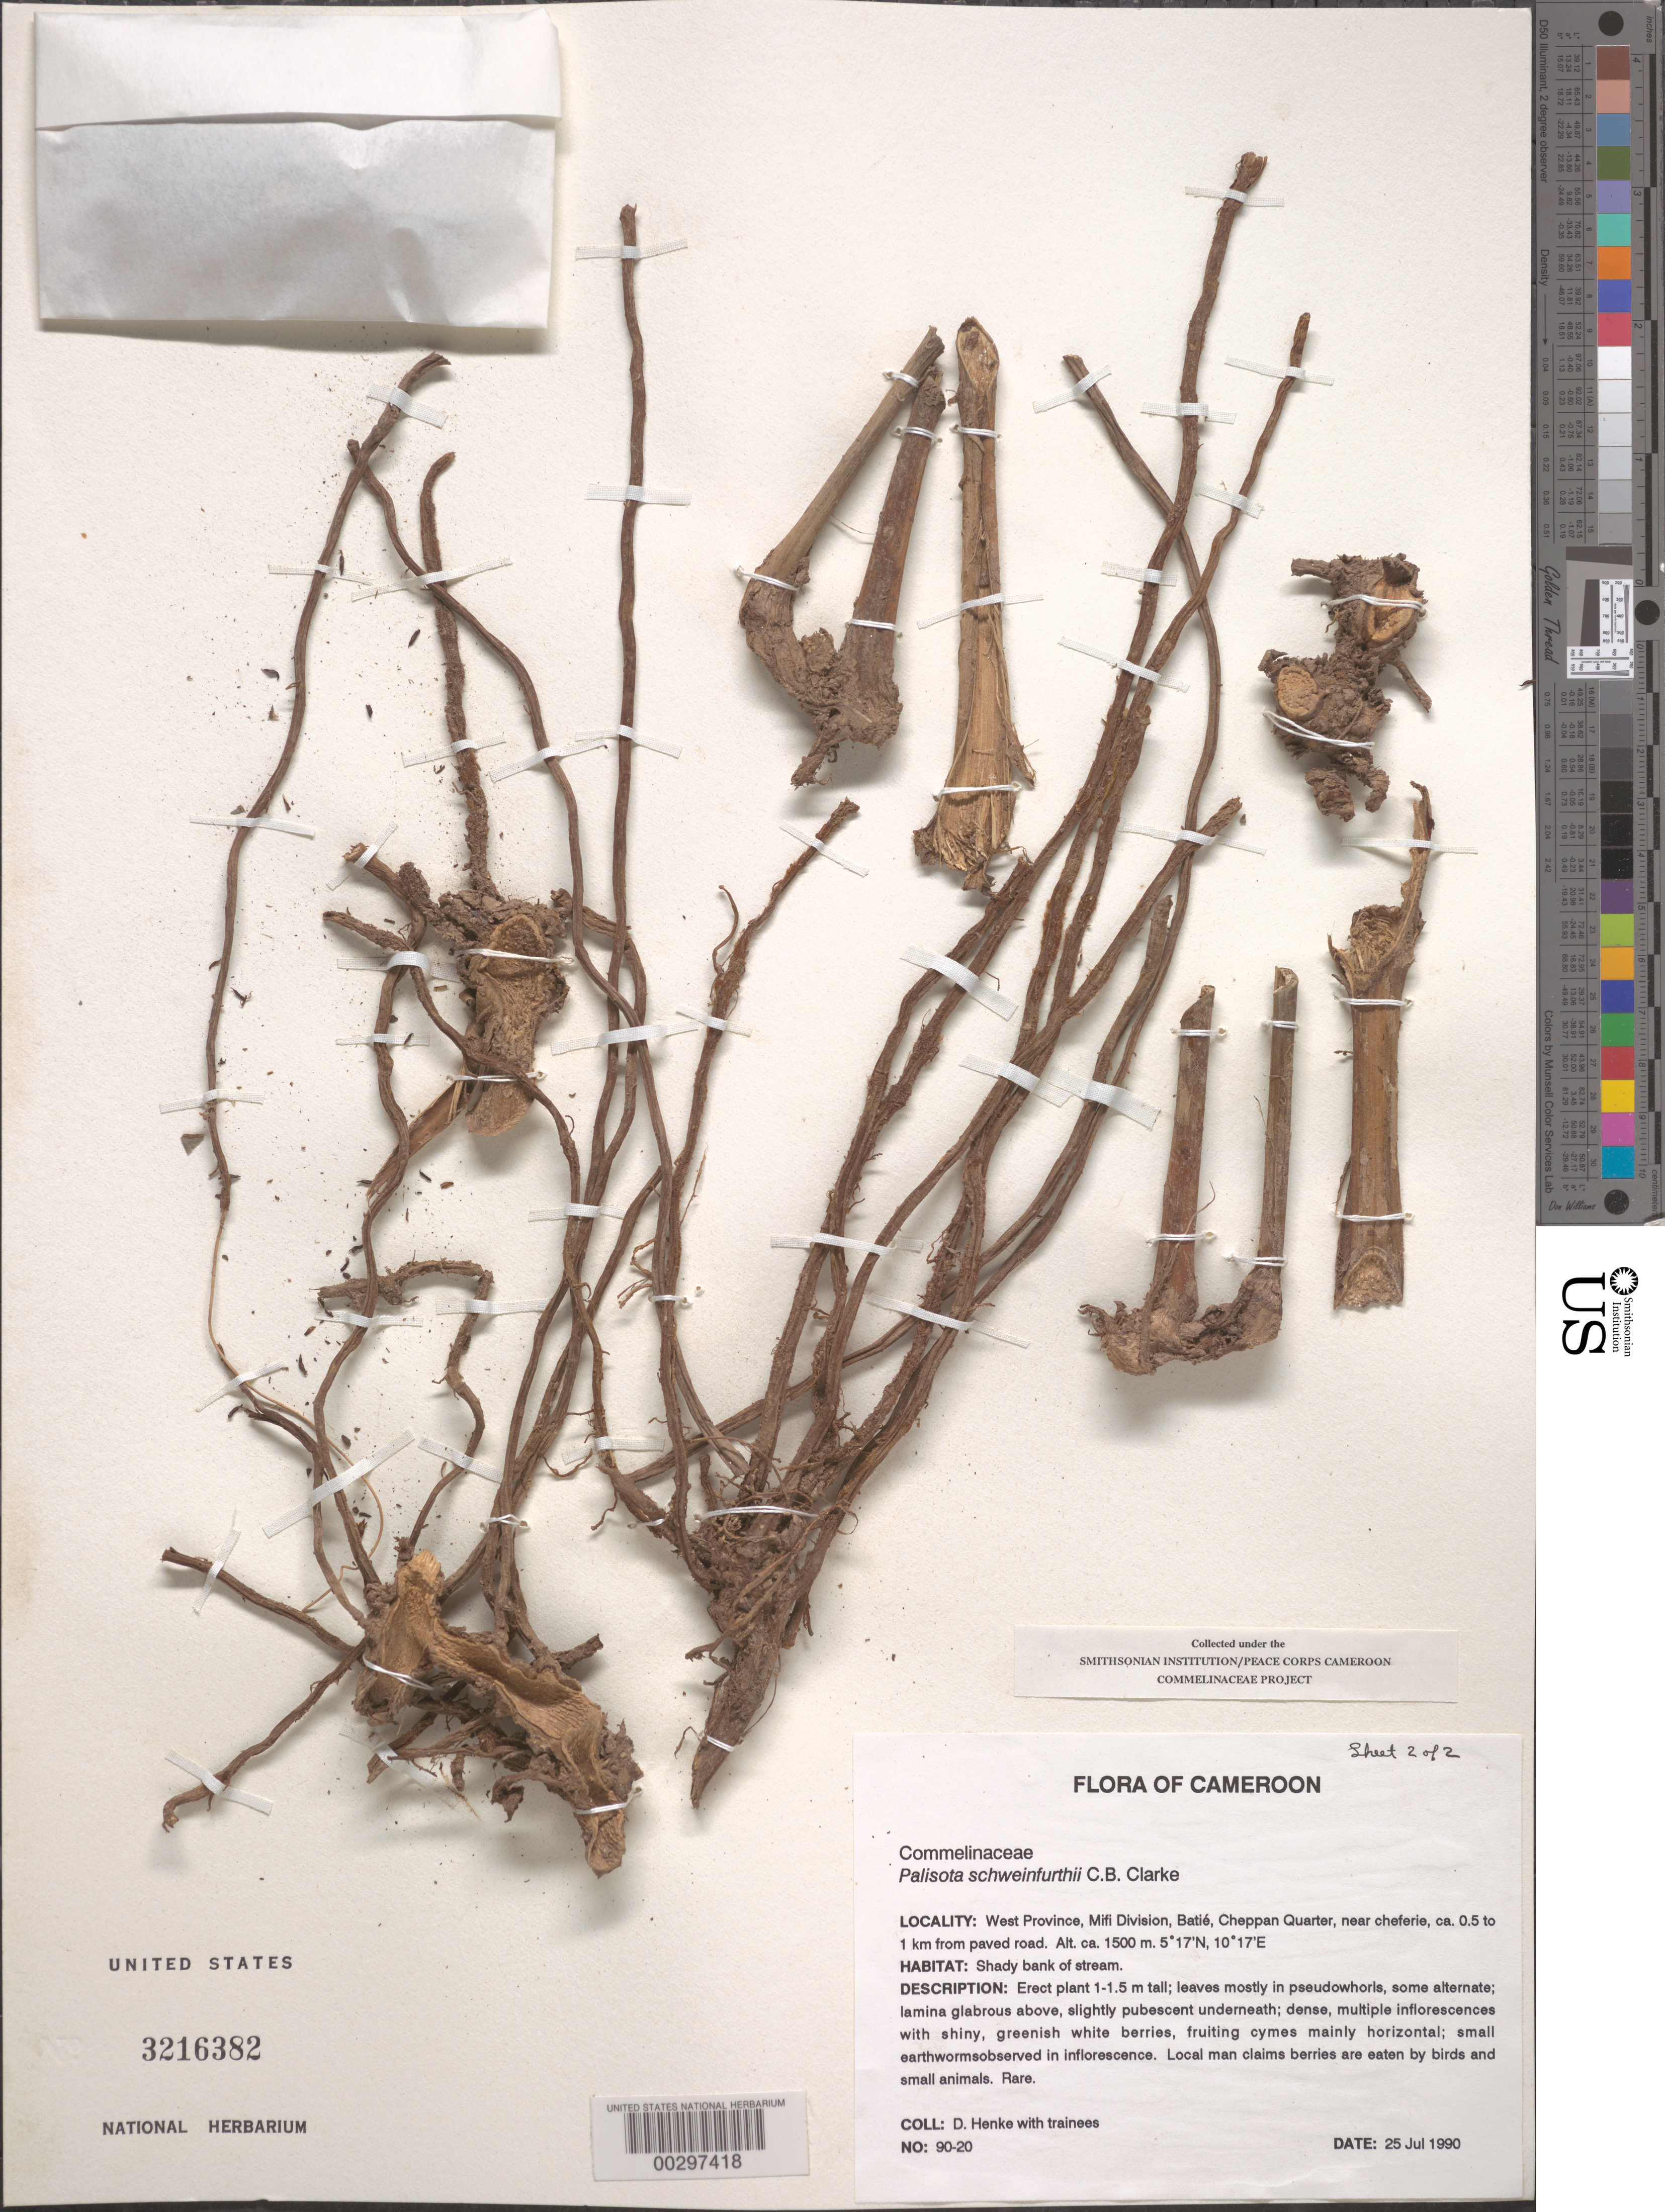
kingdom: Plantae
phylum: Tracheophyta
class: Liliopsida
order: Commelinales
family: Commelinaceae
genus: Palisota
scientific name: Palisota schweinfurthii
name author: C.B. Clarke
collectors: D. Henke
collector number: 90-20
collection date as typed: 25 Jul 1990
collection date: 1990-07-25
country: Cameroon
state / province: Ouest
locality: Mifi, batiecheppan quarter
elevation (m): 1500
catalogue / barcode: US 3216382